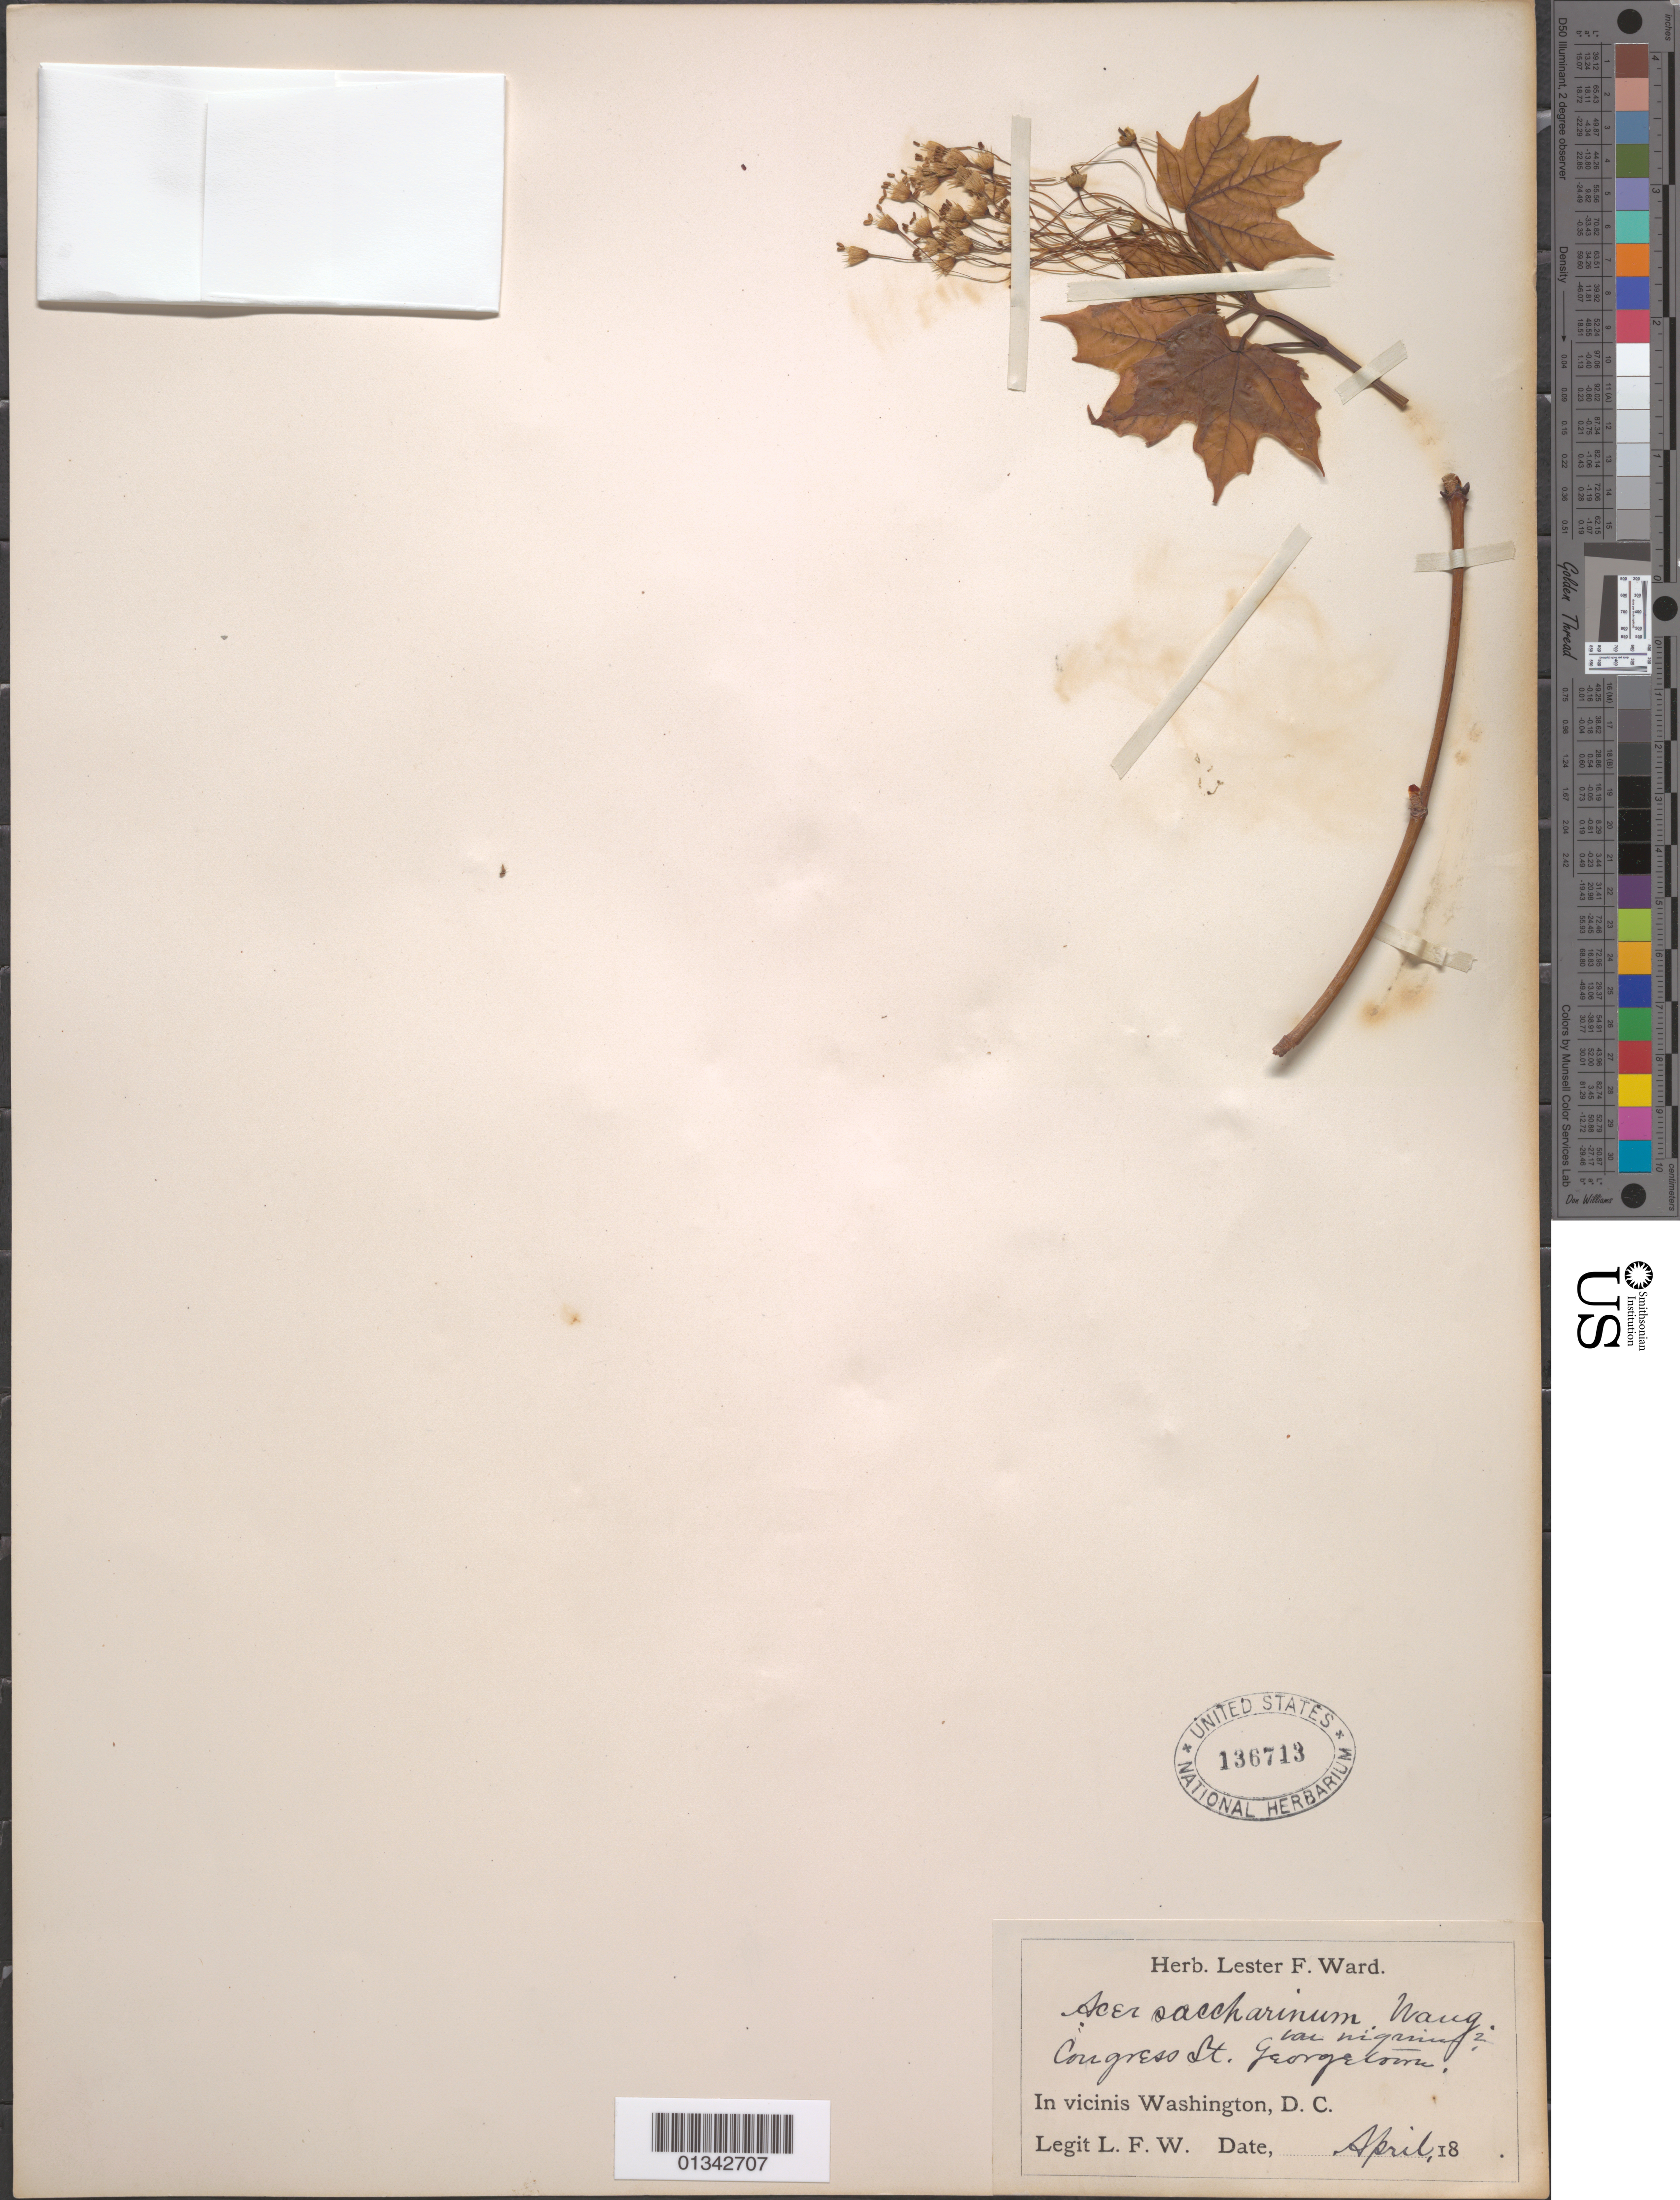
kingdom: Plantae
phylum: Tracheophyta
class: Magnoliopsida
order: Sapindales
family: Sapindaceae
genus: Acer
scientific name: Acer saccharum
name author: Marshall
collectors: L. F. Ward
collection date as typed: April 18--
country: United States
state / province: District of Columbia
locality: Congress St. Georgetown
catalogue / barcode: US 136713